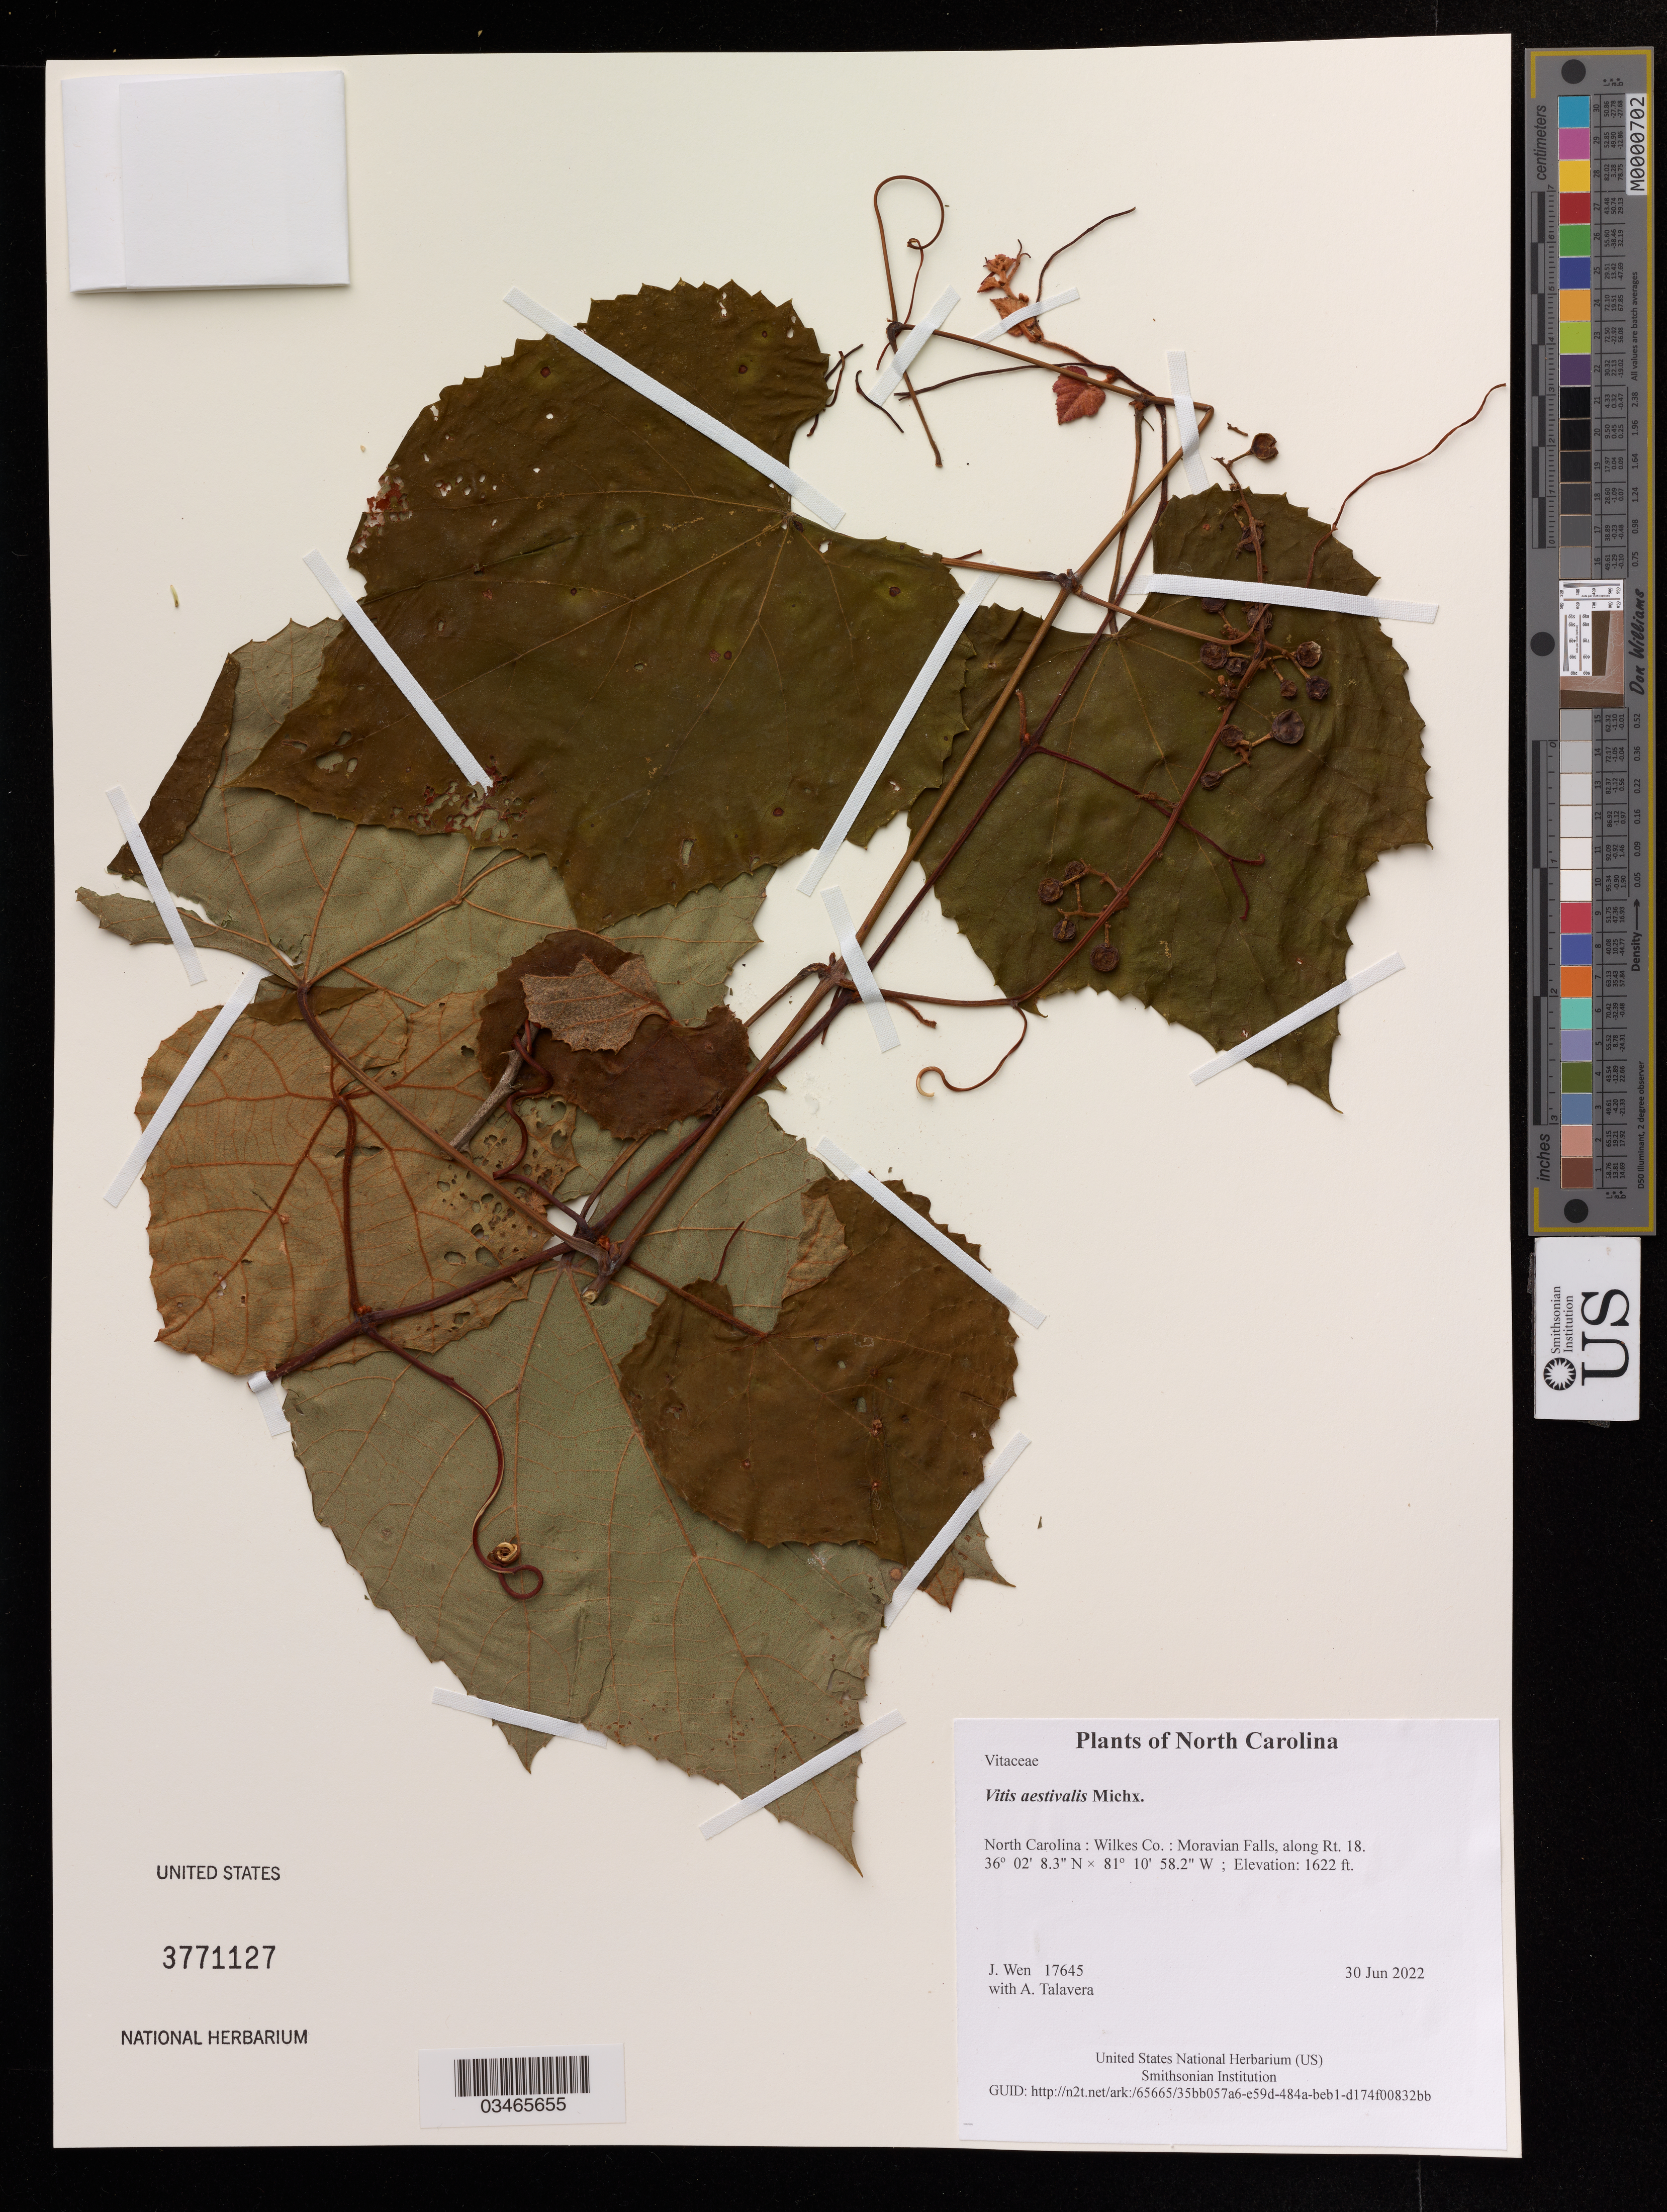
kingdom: Plantae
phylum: Tracheophyta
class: Magnoliopsida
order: Vitales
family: Vitaceae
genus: Vitis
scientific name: Vitis aestivalis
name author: Michx.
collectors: J. Wen & A. Talavera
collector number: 17645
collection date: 2022-06-30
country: United States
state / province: North Carolina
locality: Wilkes Co.: Moravian Falls, along Rt. 18.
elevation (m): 494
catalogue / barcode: US 3771127